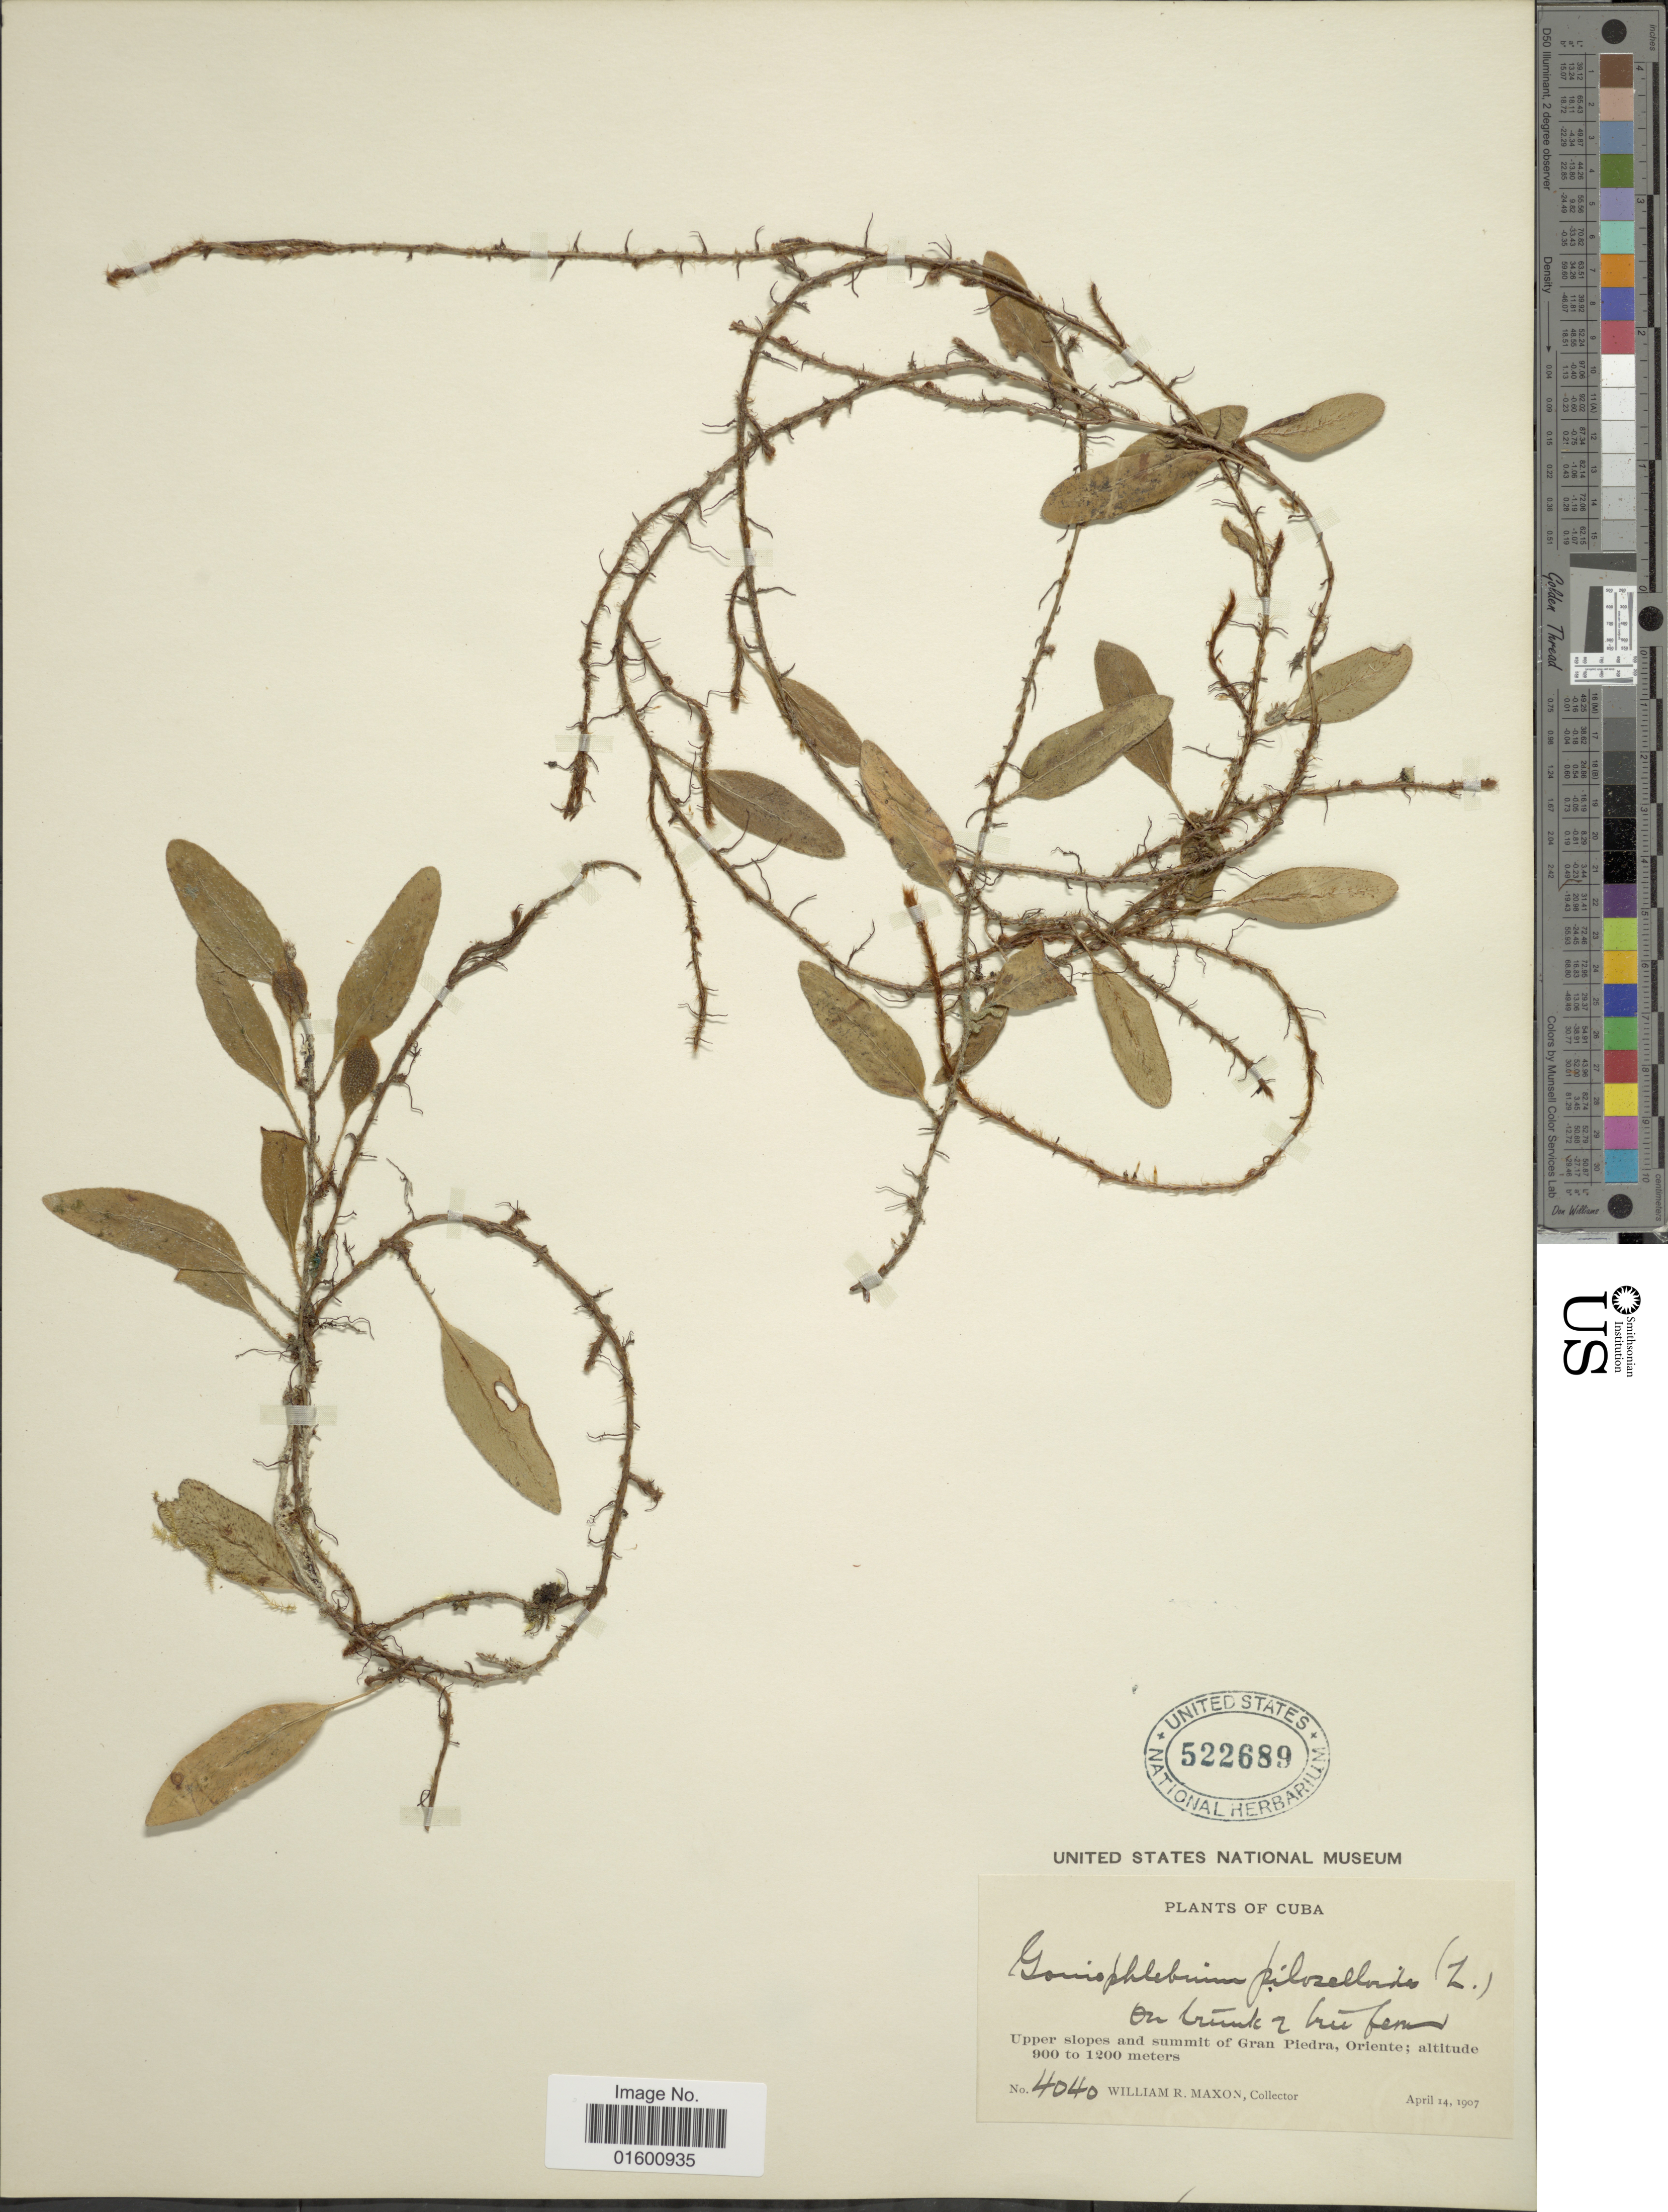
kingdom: Plantae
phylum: Tracheophyta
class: Polypodiopsida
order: Polypodiales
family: Polypodiaceae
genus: Microgramma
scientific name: Microgramma piloselloides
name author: (L.) Copel.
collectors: W. R. Maxon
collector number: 4040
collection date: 1907-04-14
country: Cuba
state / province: Oriente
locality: Upper slopes and summit of Gran Piedra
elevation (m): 900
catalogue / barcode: US 522689